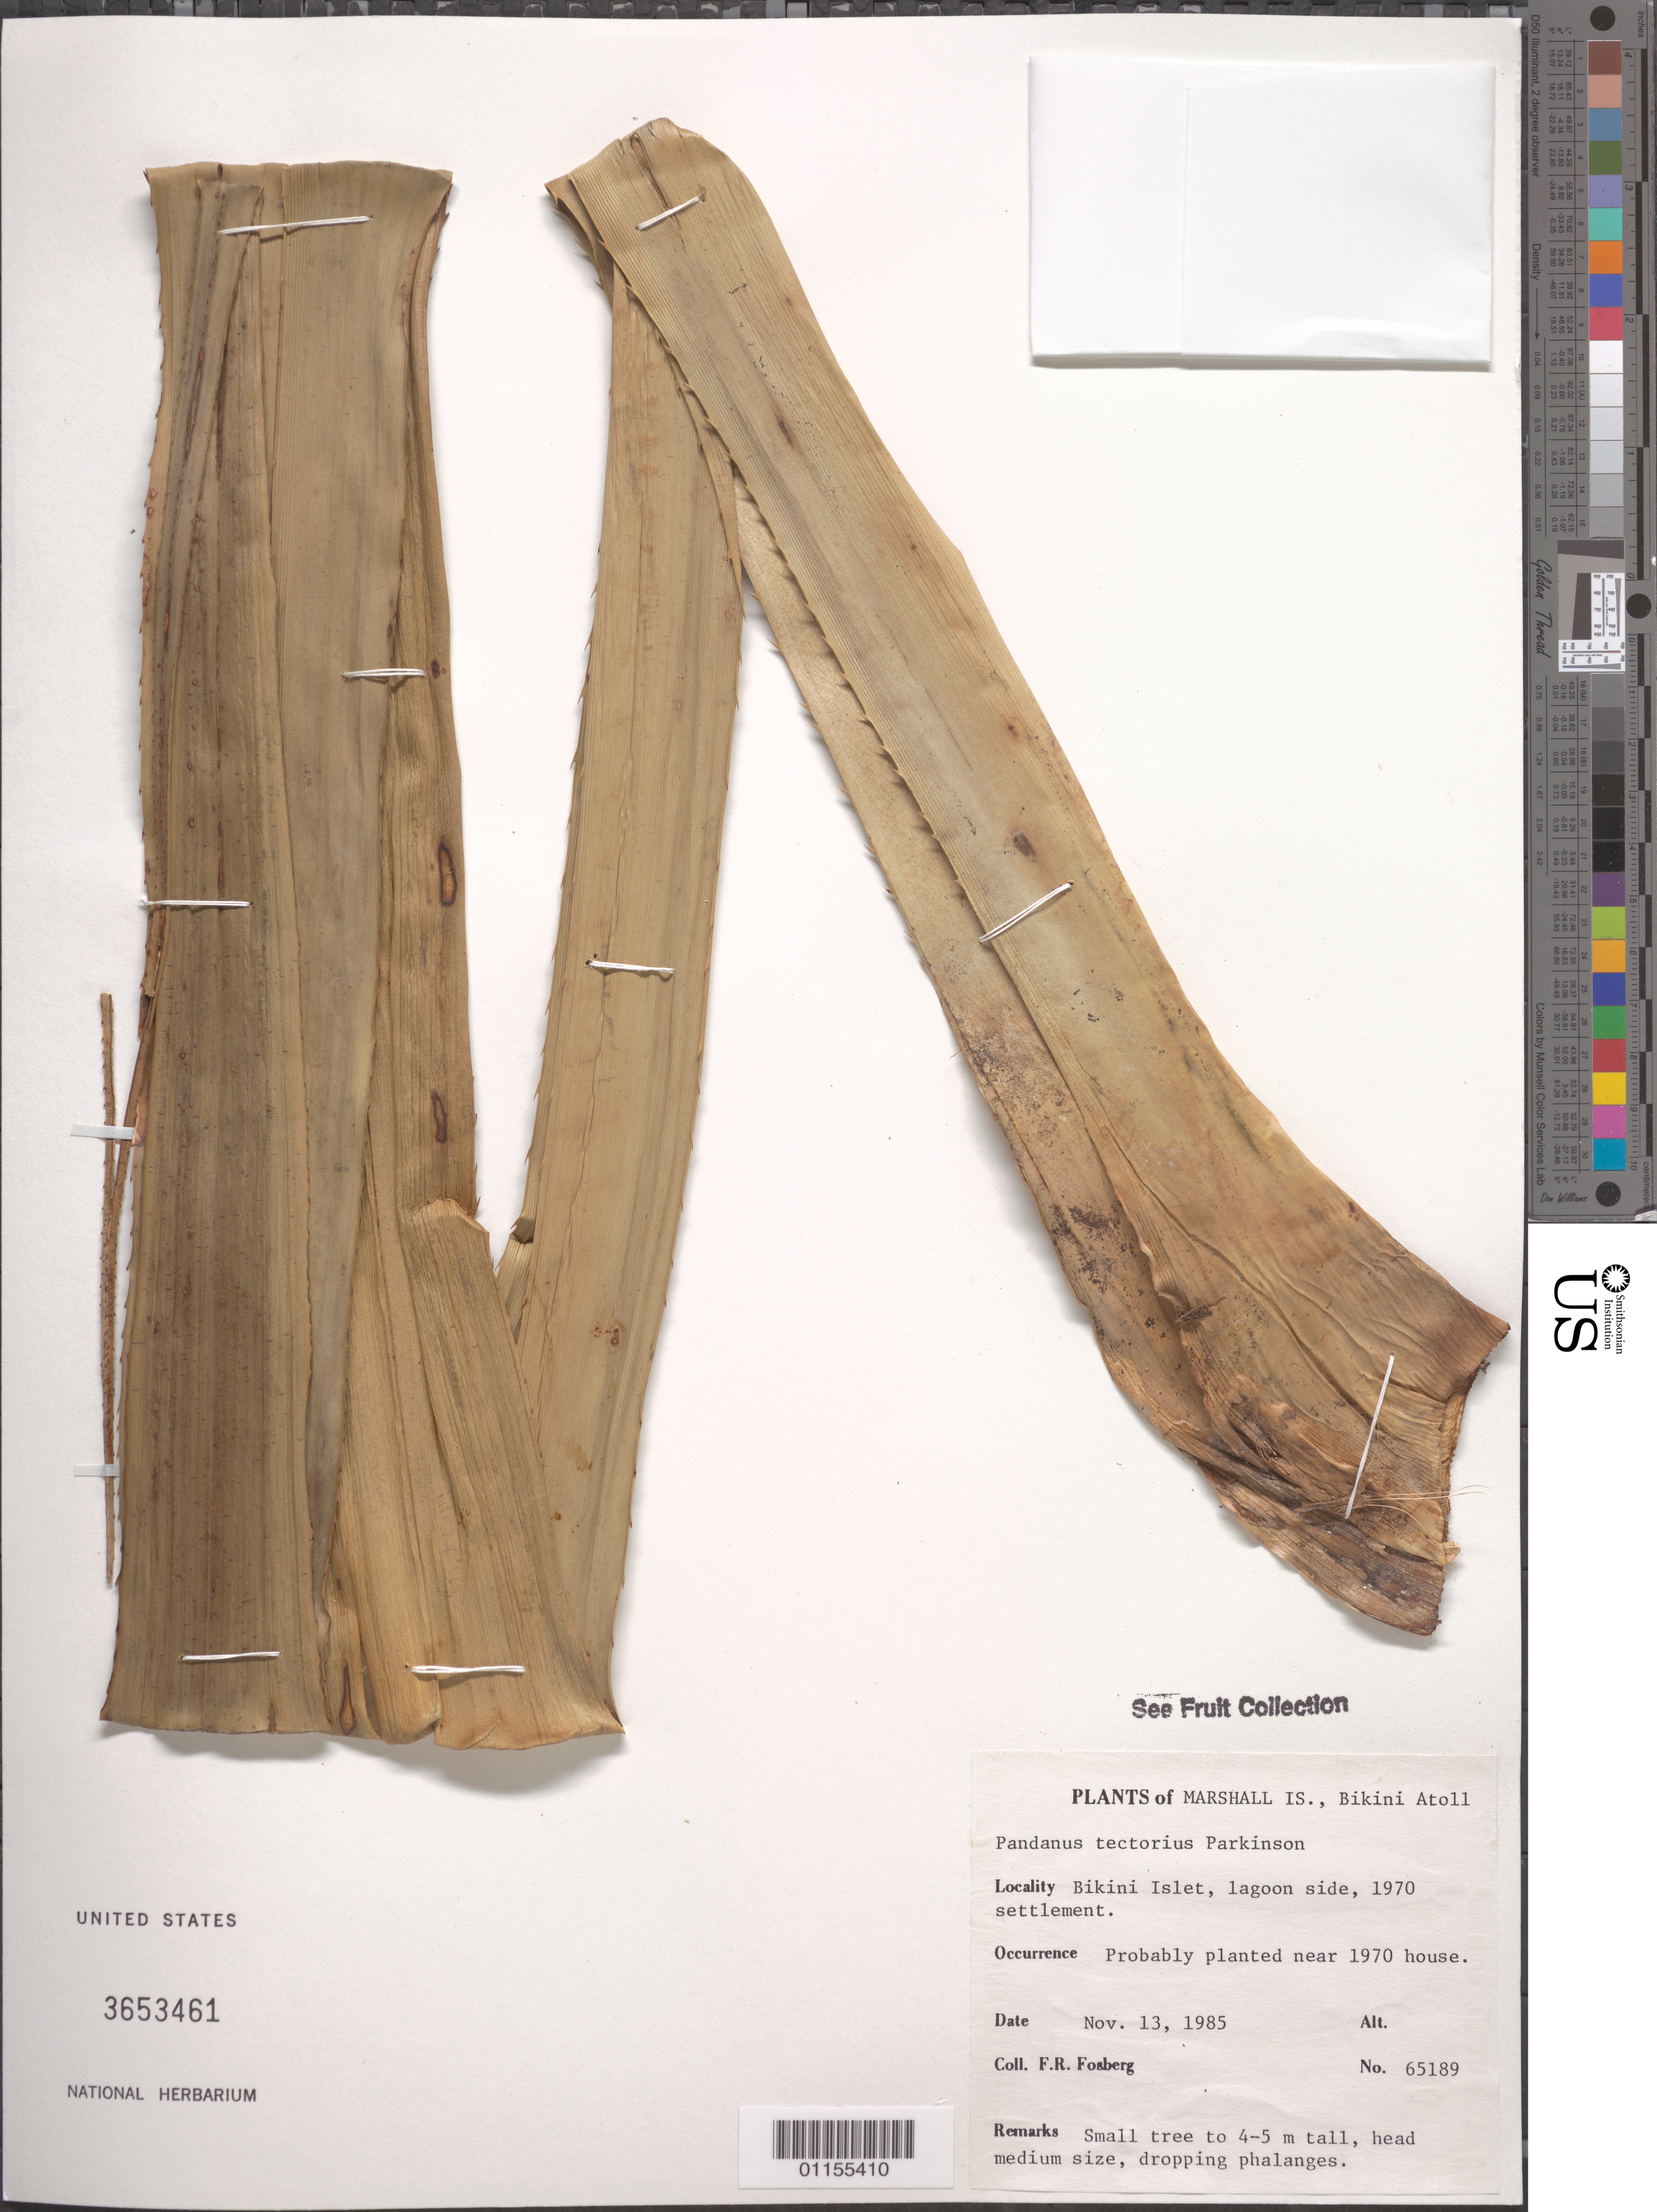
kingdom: Plantae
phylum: Tracheophyta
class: Liliopsida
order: Pandanales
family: Pandanaceae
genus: Pandanus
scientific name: Pandanus tectorius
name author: Parkinson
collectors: F. R. Fosberg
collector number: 65189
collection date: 1985-11-13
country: Marshall Islands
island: Bikini Atoll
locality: Bikini Islet, lagoon side, 1970 settlement.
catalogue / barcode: US 3653461